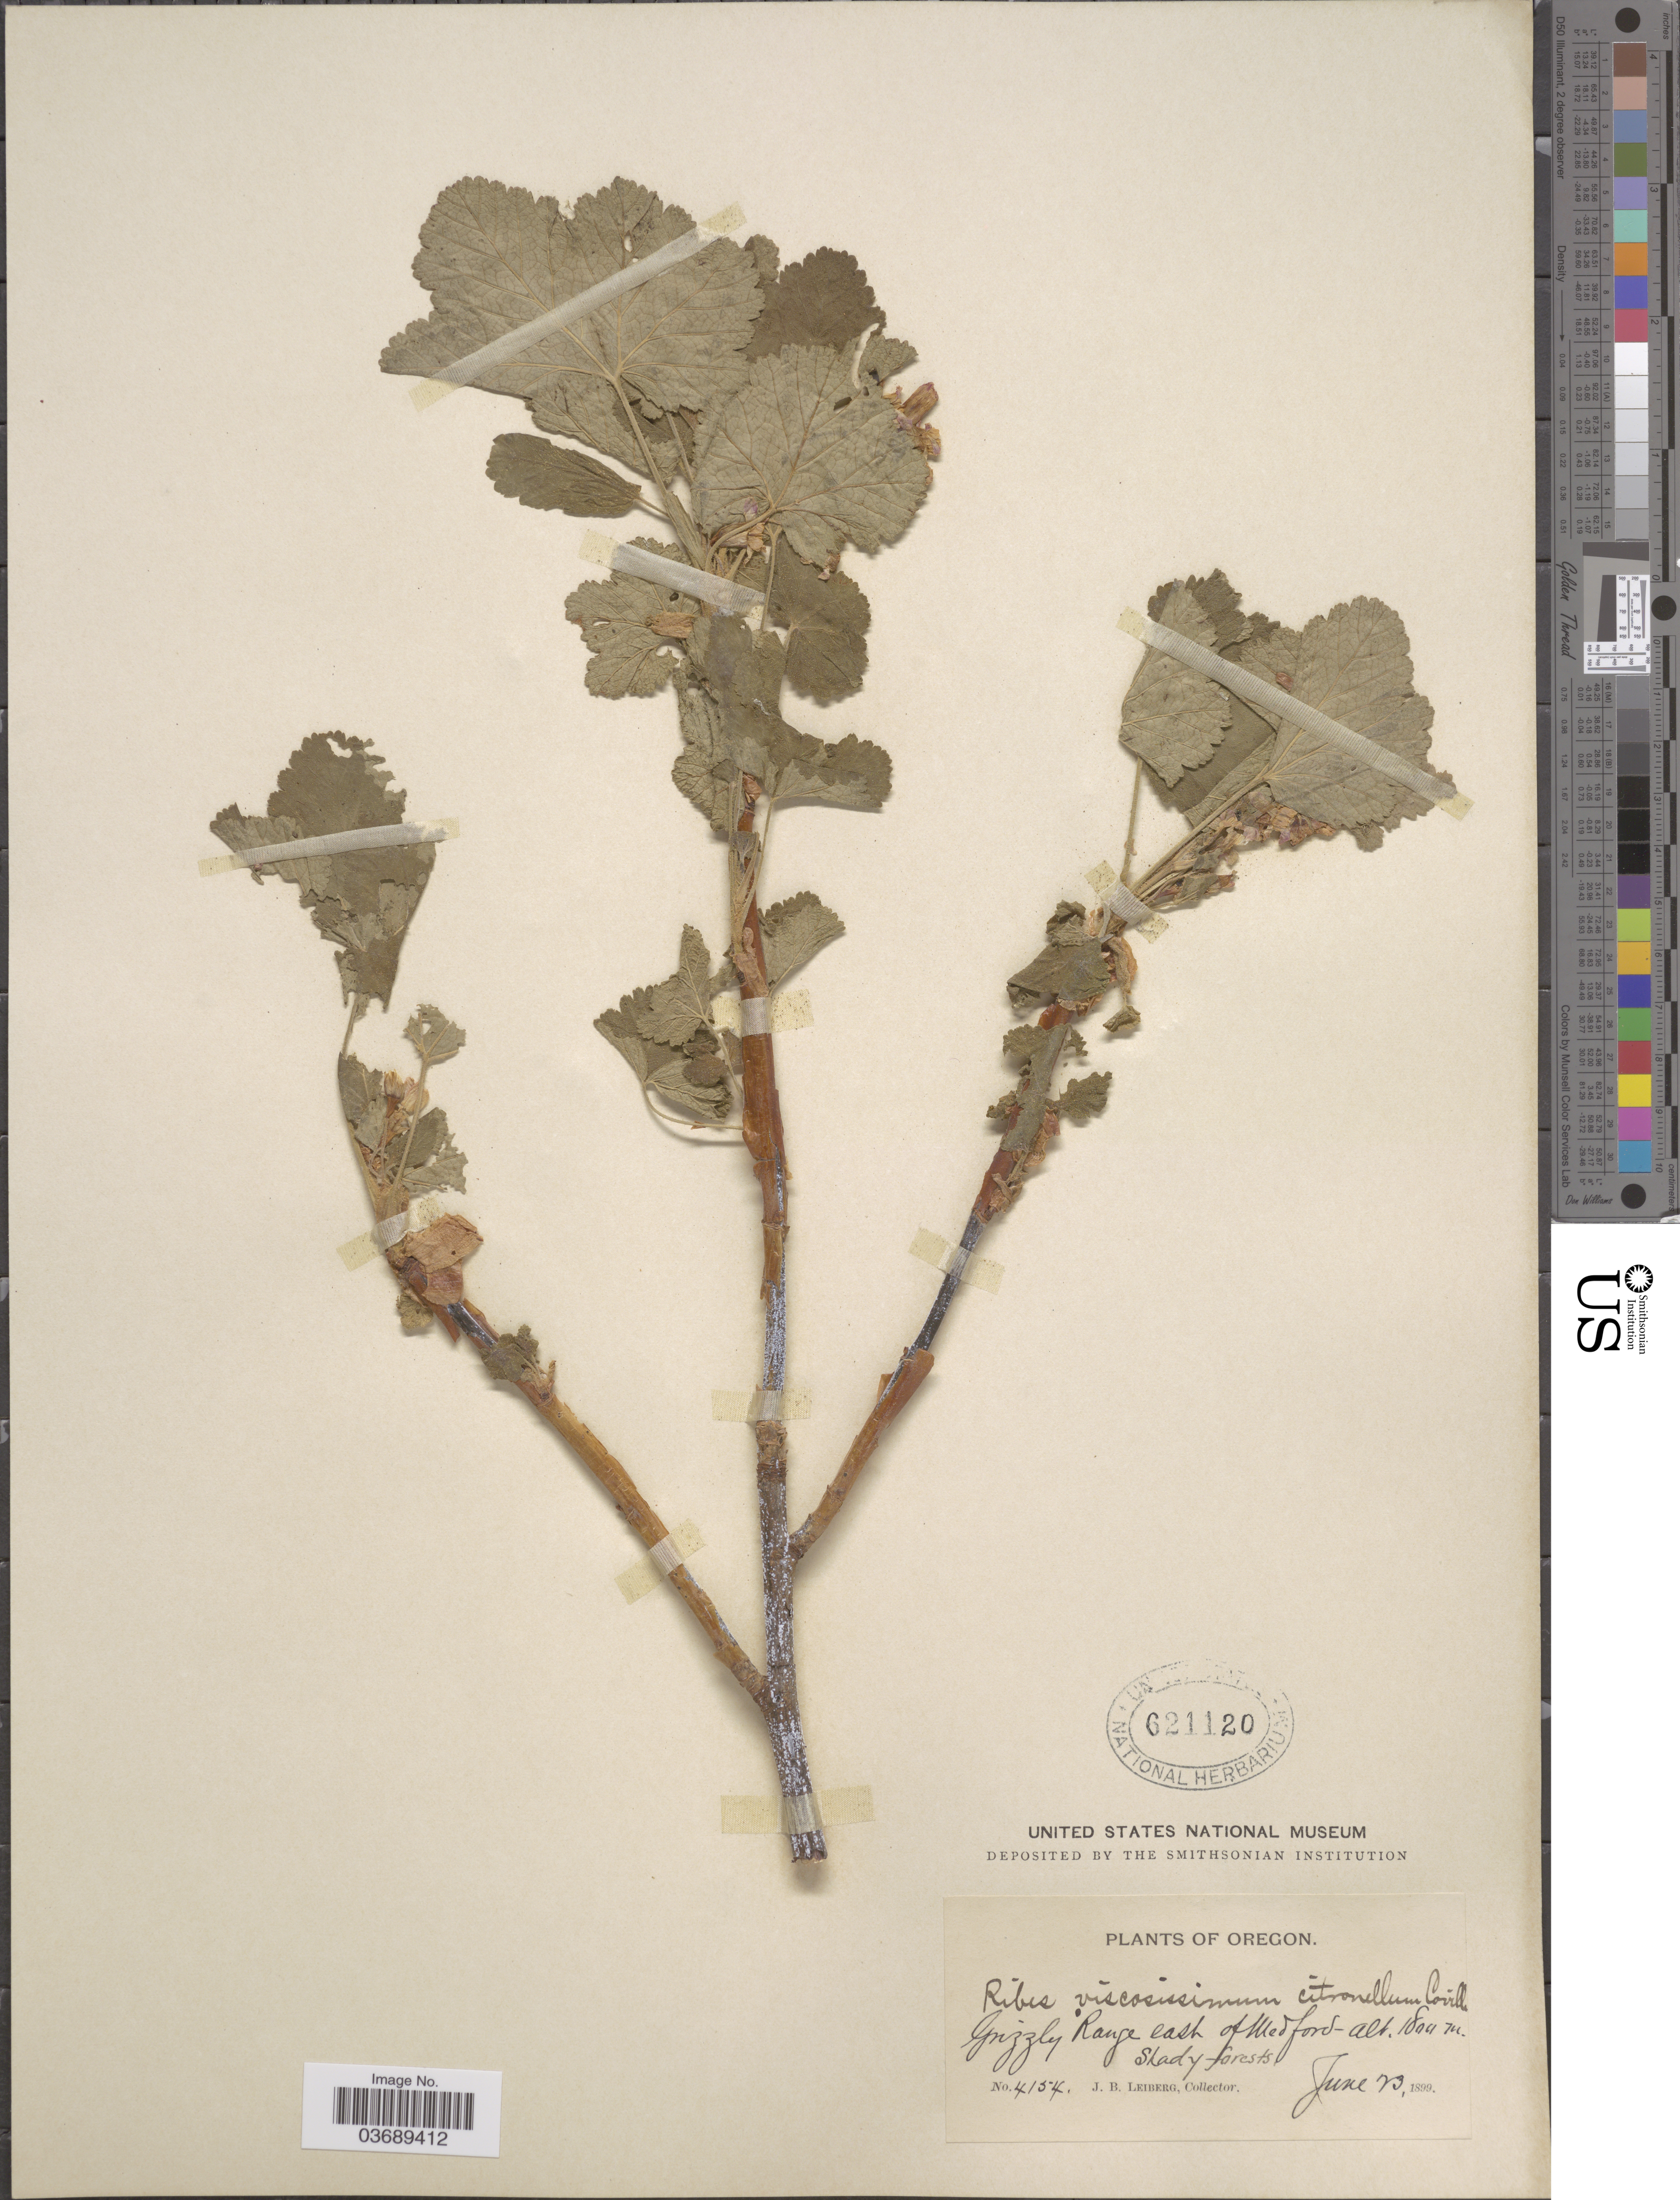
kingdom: Plantae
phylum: Tracheophyta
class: Magnoliopsida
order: Saxifragales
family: Grossulariaceae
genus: Ribes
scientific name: Ribes viscosissimum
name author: Pursh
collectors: J. B. Leiberg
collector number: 4154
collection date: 1899-06-23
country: United States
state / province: Oregon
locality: Grizzly Range east of Medford. Shady-forests.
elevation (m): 1800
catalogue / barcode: US 621120